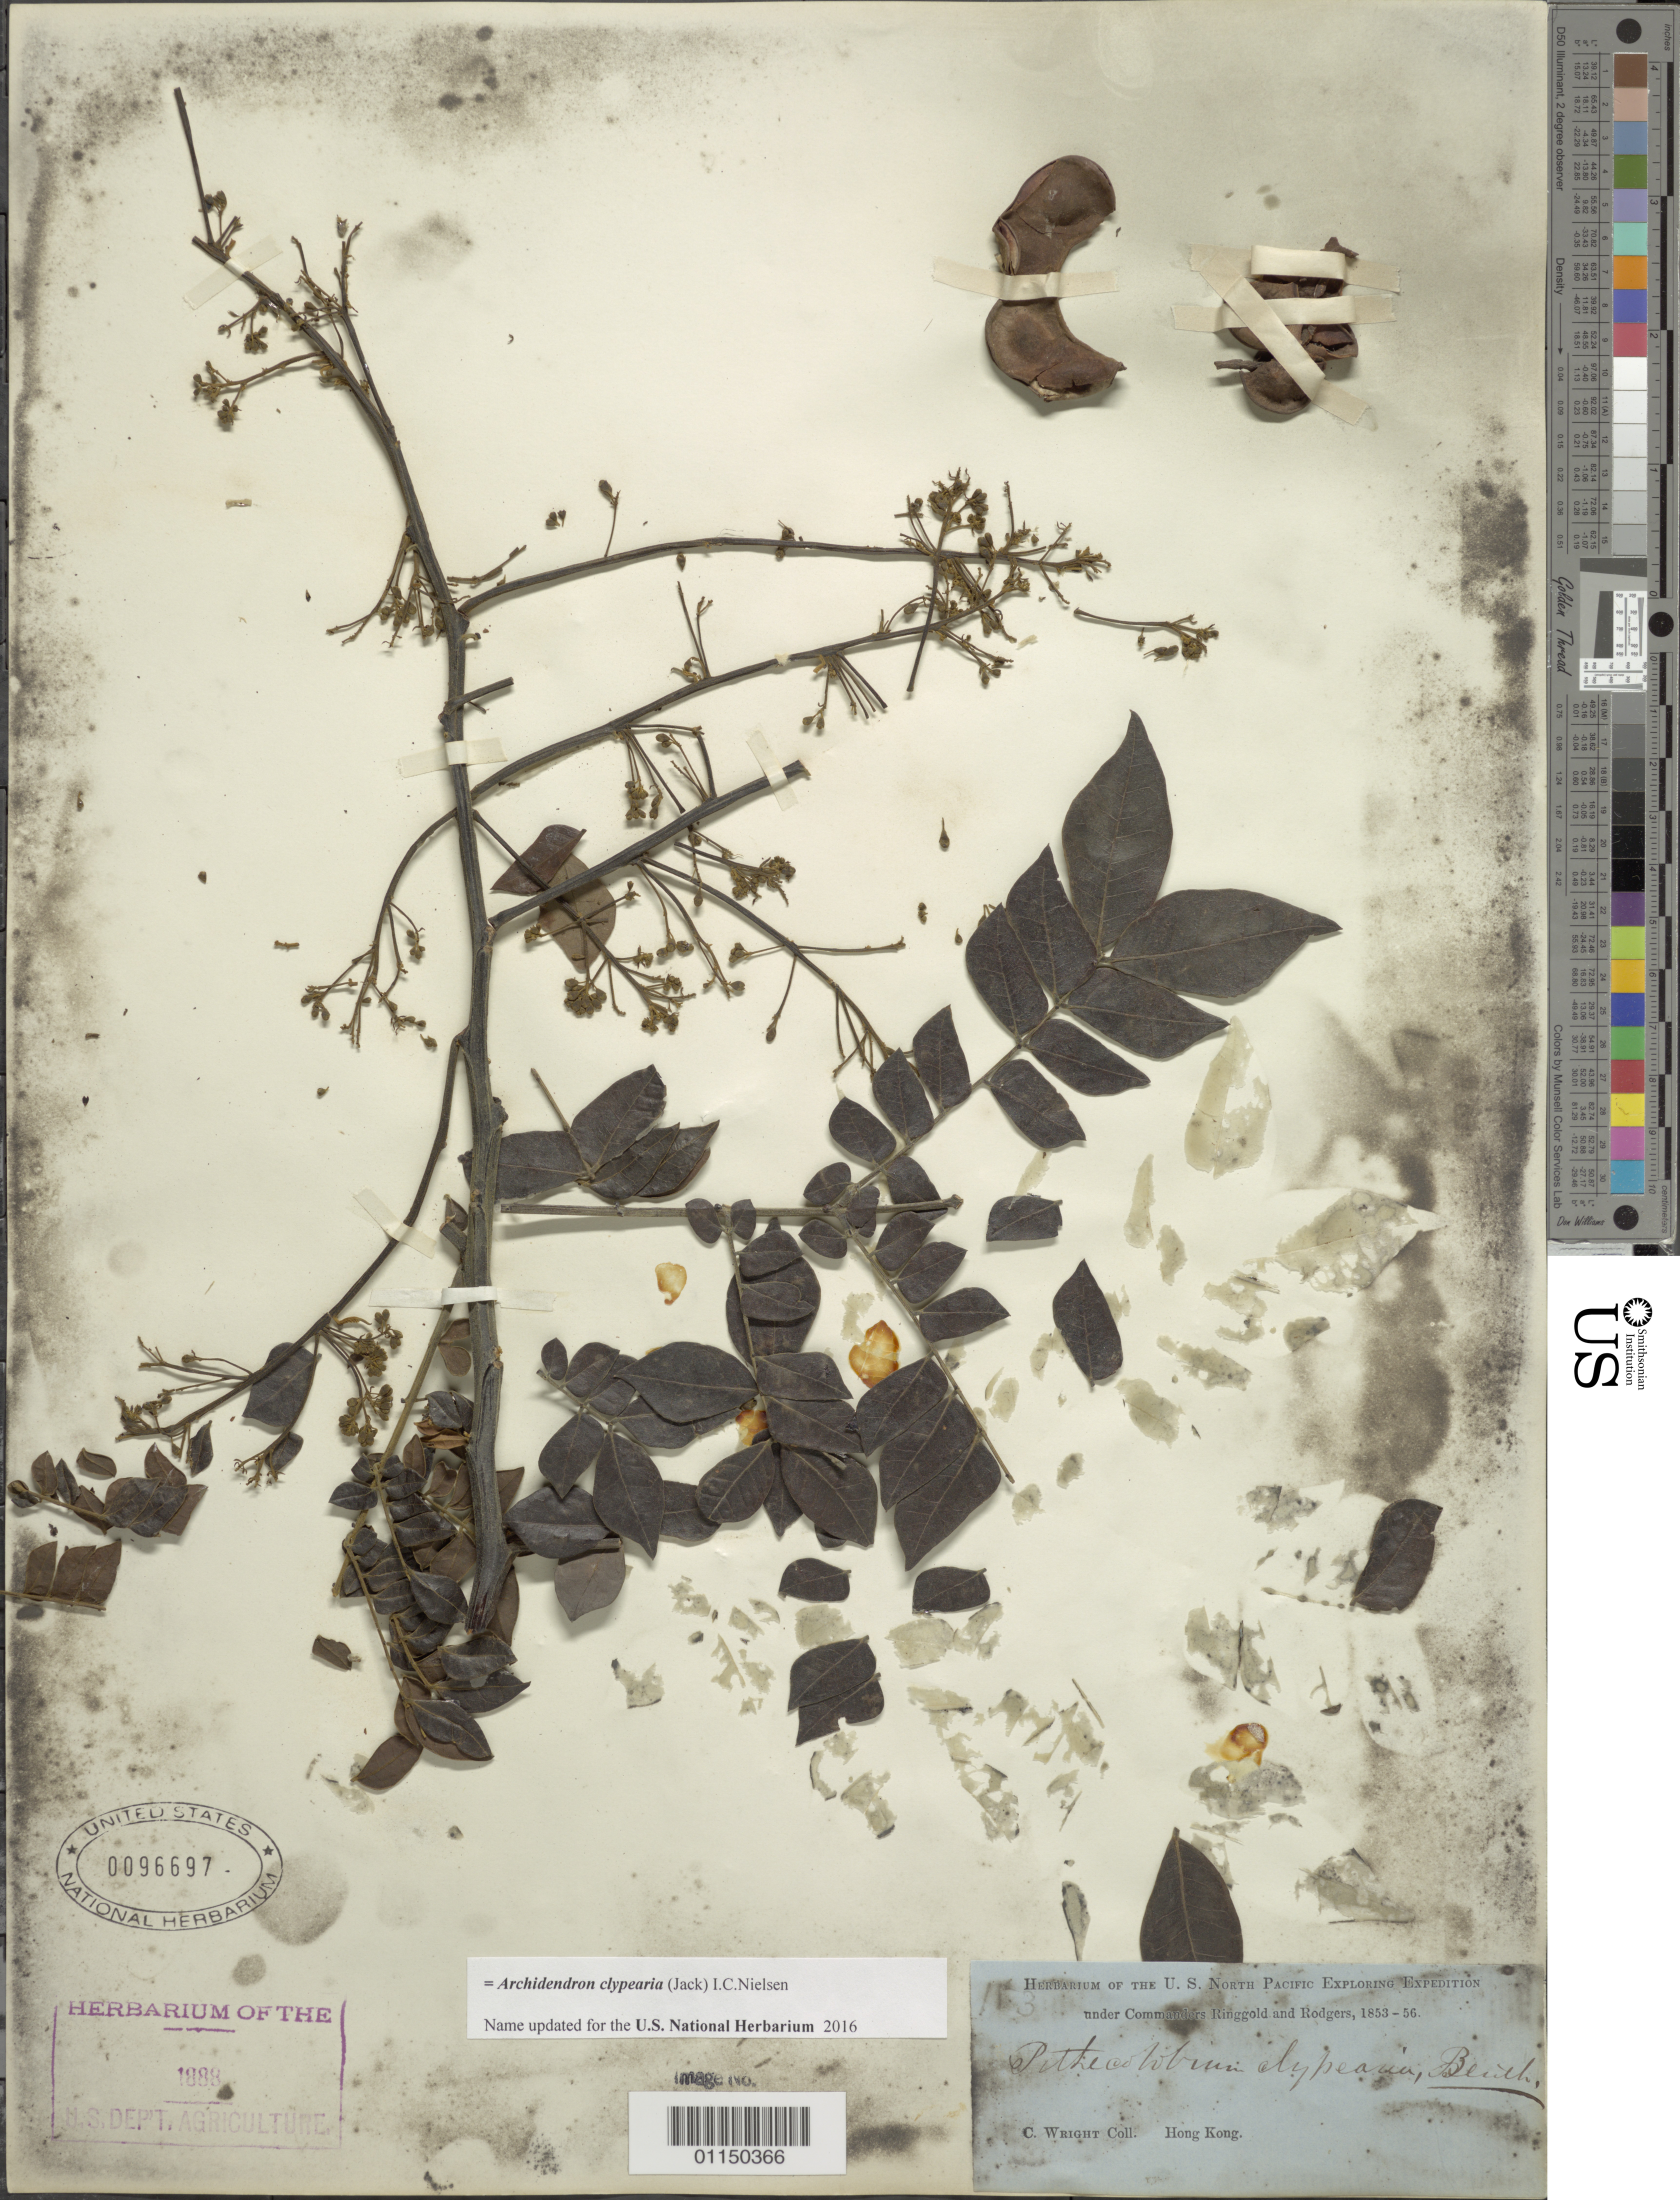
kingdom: Plantae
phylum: Tracheophyta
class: Magnoliopsida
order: Fabales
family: Fabaceae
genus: Archidendron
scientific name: Archidendron clypearia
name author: (Jack) I.C. Nielsen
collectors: C. Wright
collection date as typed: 1853 to -- -- 1856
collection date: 1853/1856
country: China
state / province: Hong Kong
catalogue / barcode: US 96697